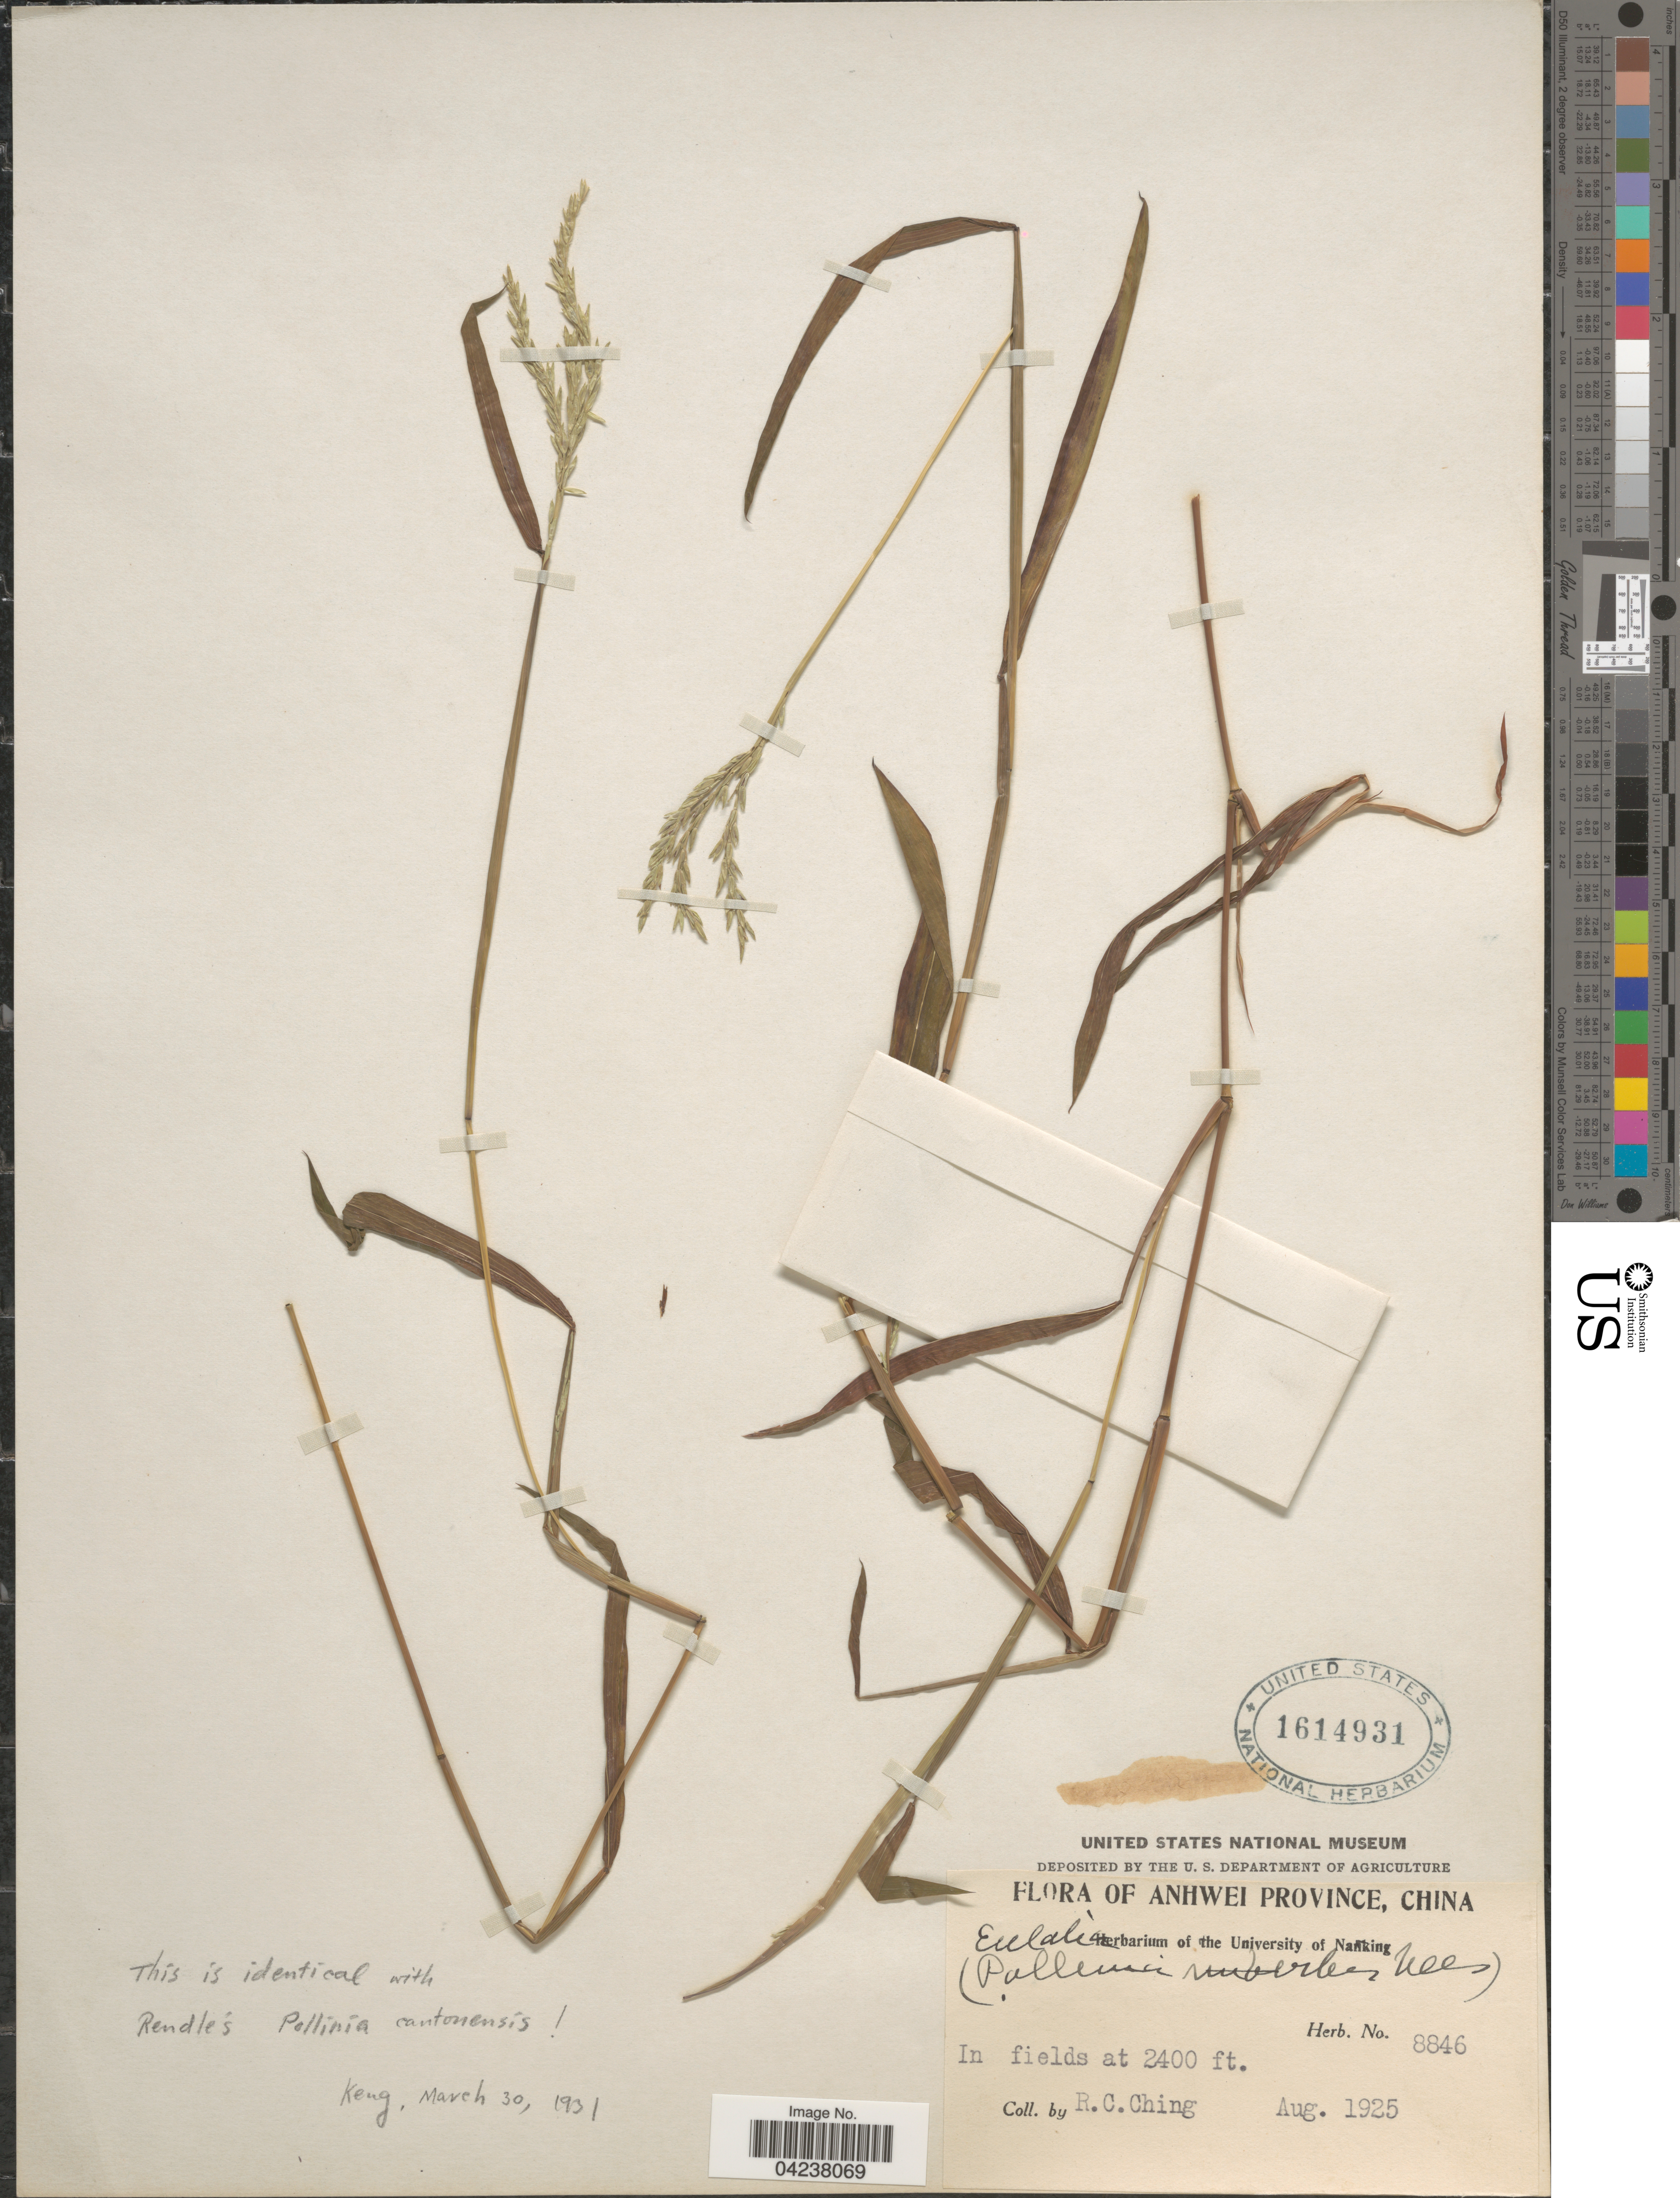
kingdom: Plantae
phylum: Tracheophyta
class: Liliopsida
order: Poales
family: Poaceae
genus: Microstegium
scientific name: Microstegium vimineum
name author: (Trin.) A. Camus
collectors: R. C. Ching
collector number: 8846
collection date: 1925-08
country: China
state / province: Anhui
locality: Anhwei Province.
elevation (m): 732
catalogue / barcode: US 1614931